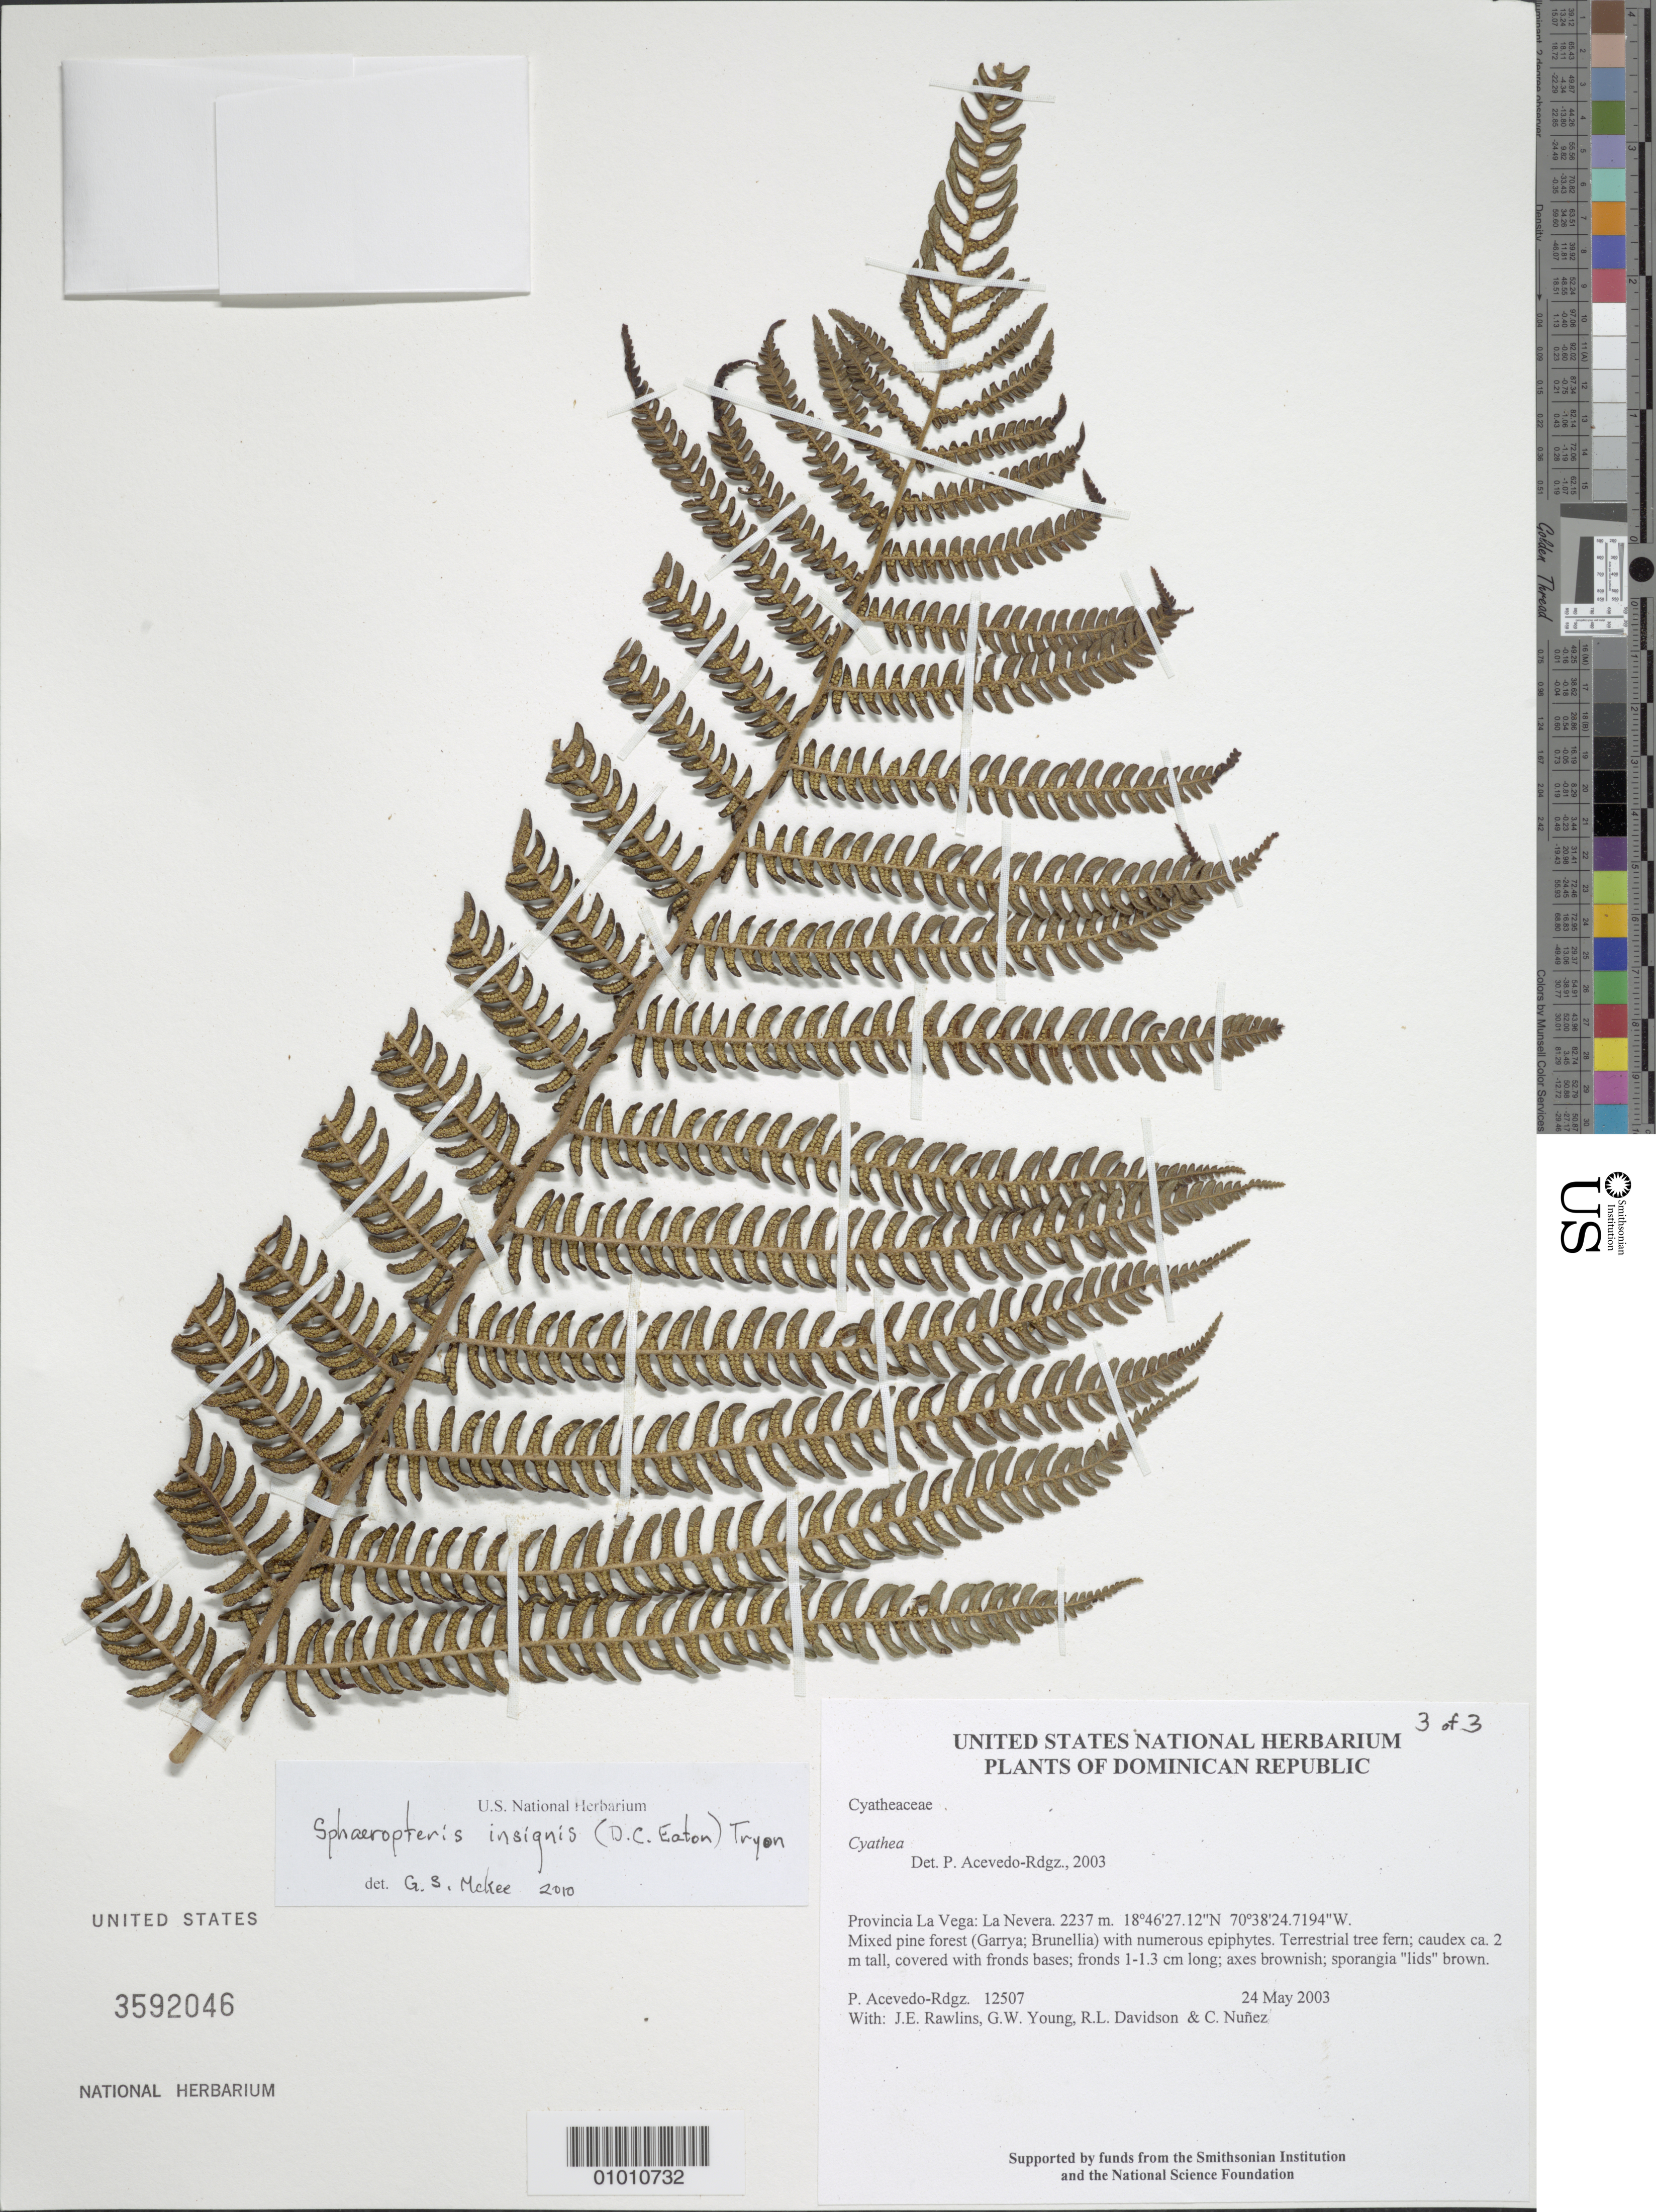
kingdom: Plantae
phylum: Tracheophyta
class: Polypodiopsida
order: Cyatheales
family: Cyatheaceae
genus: Sphaeropteris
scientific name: Sphaeropteris insignis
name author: (Eaton) R.M. Tryon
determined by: McKee, G. S., (US), NMNH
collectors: P. Acevedo-Rodr., J. Rawlins, G. Young, R. Davidson & C. Nunez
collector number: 12507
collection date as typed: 24 May 2003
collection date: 2003-05-24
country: Dominican Republic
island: Hispaniola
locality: Provincia La Vega: La Nevera.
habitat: Mixed pine forest (Garrya; Brunellia) with numerous epiphytes.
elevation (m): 2237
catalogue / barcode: US 3592046